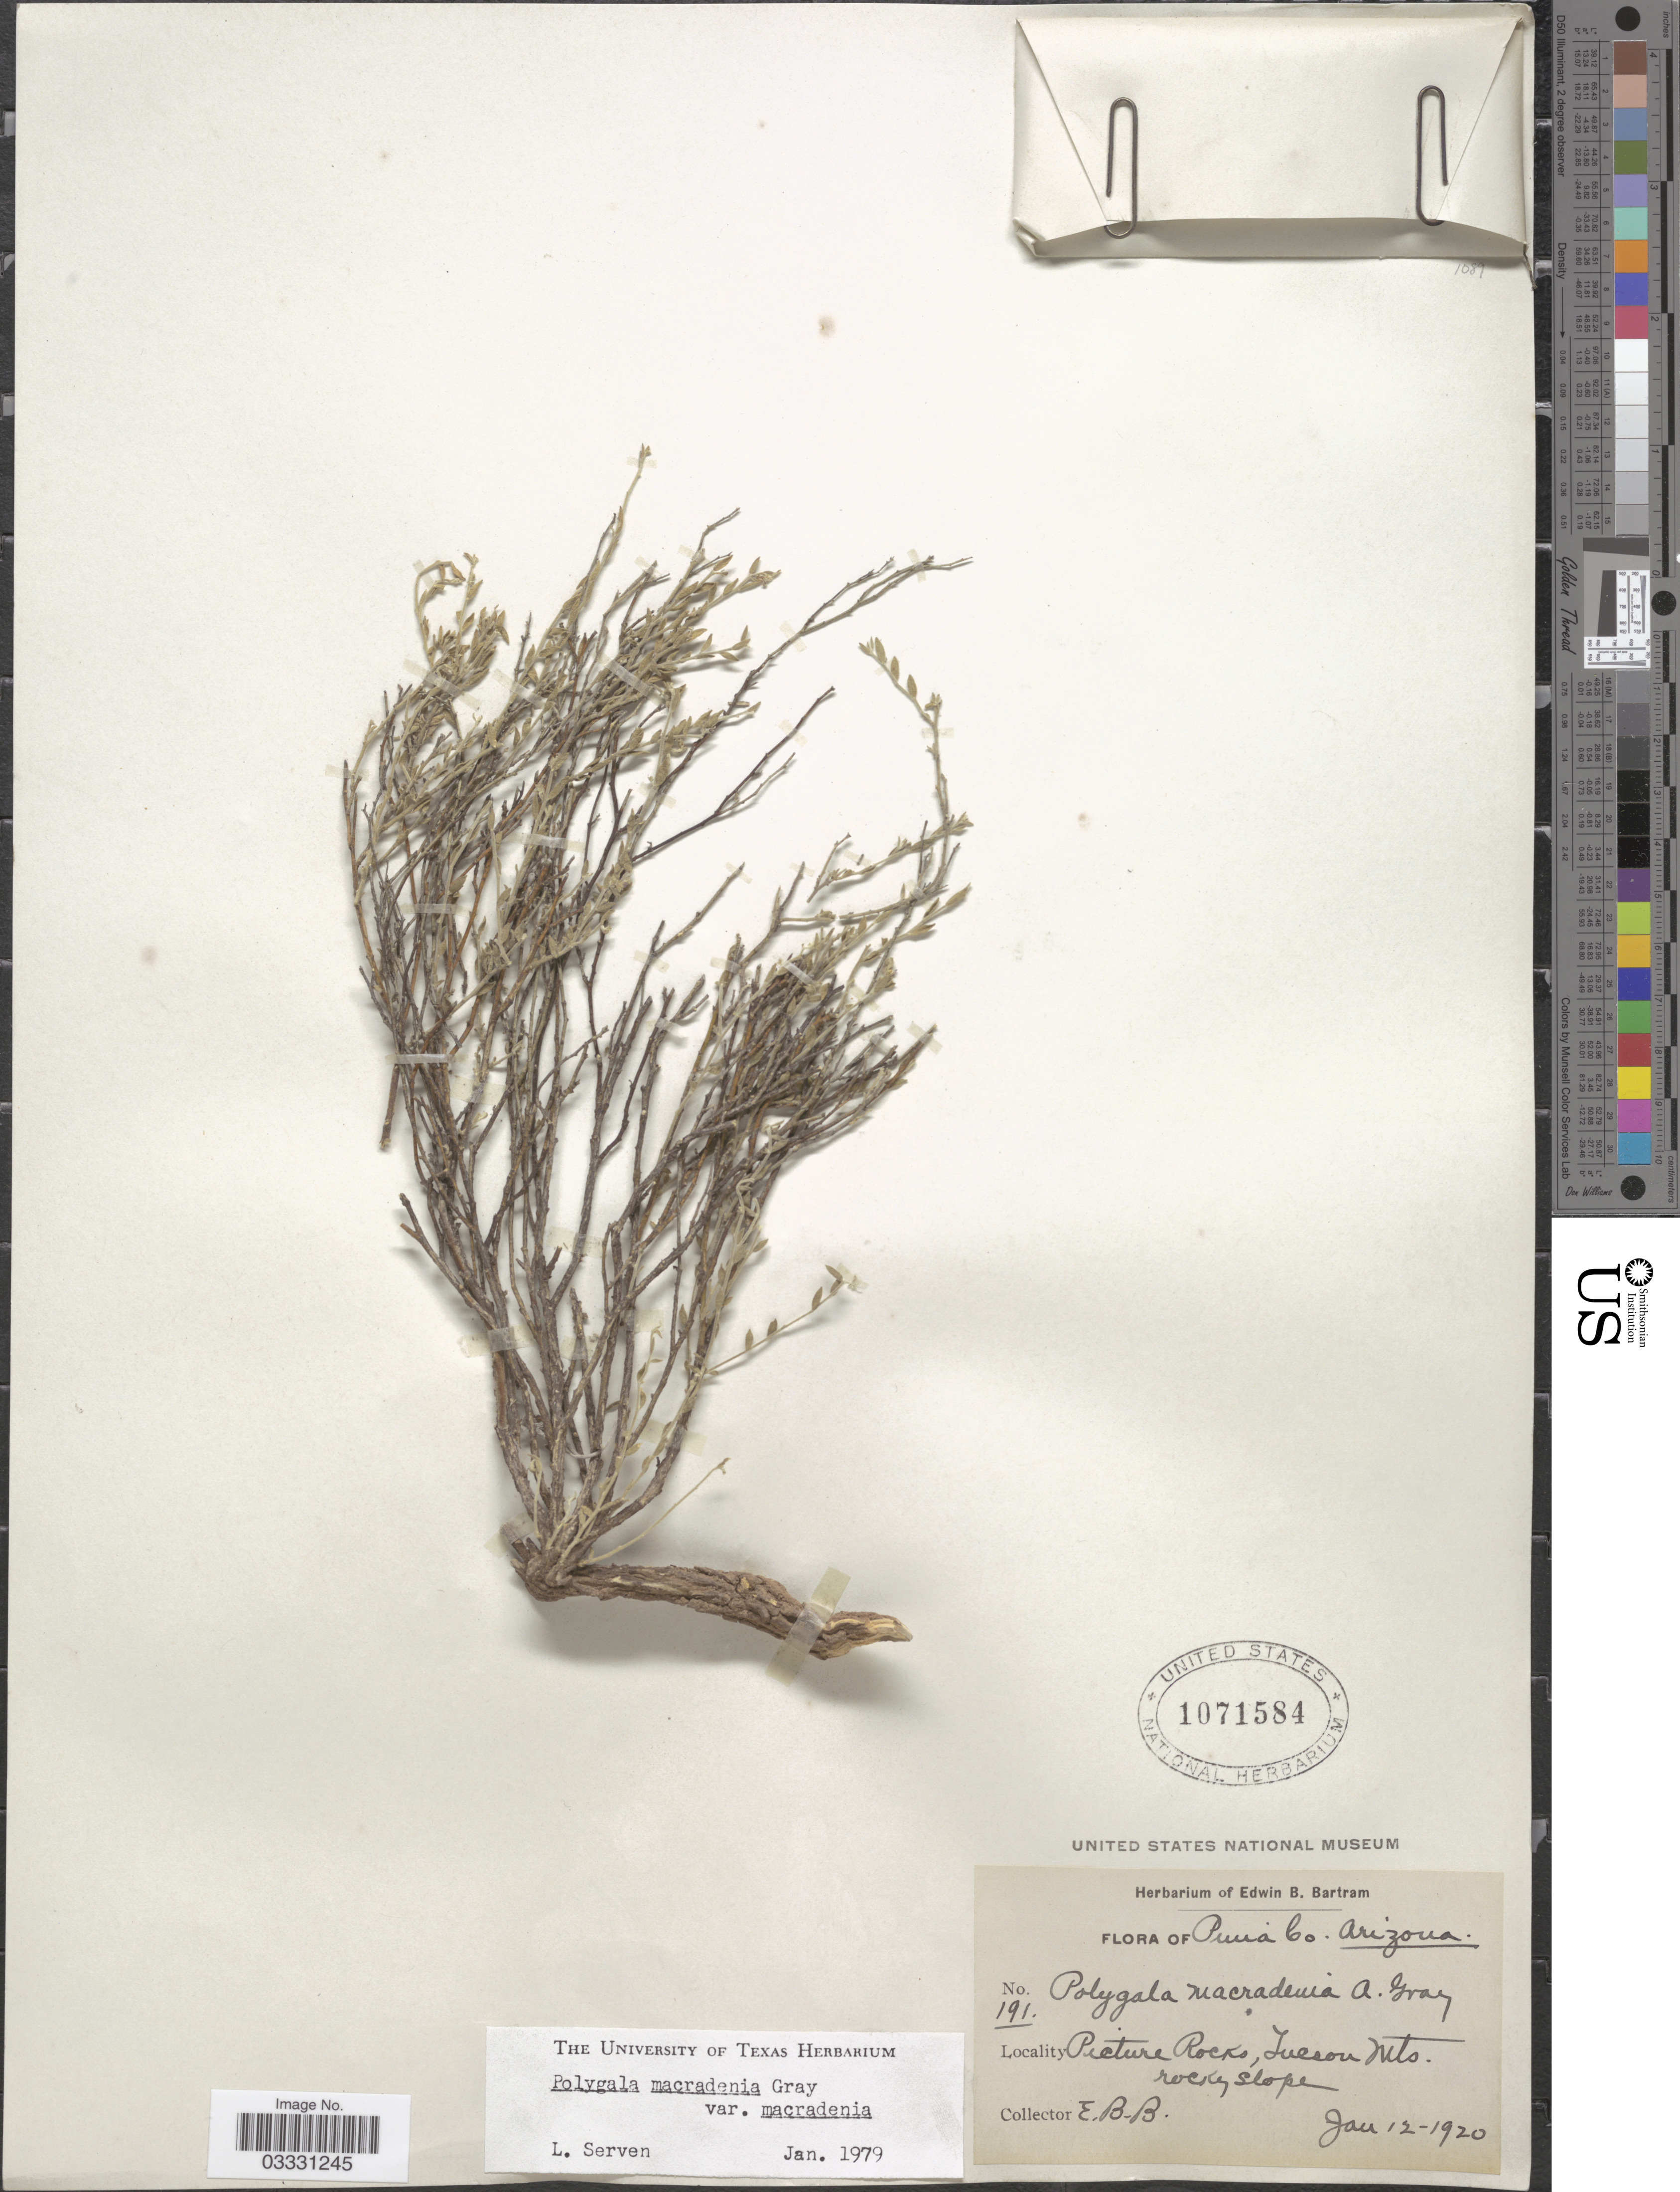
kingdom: Plantae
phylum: Tracheophyta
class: Magnoliopsida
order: Fabales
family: Polygalaceae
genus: Hebecarpa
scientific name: Hebecarpa macradenia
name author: (A. Gray) J.R. Abbott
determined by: Strong, Mark T., (BOT), Smithsonian Institution - National Museum of Natural History (UNITED STATES)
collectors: E. B. Bartram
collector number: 191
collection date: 1920-01-12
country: United States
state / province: Arizona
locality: Pima Co. Picture Rocks, Tucson Mts.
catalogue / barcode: US 1071584